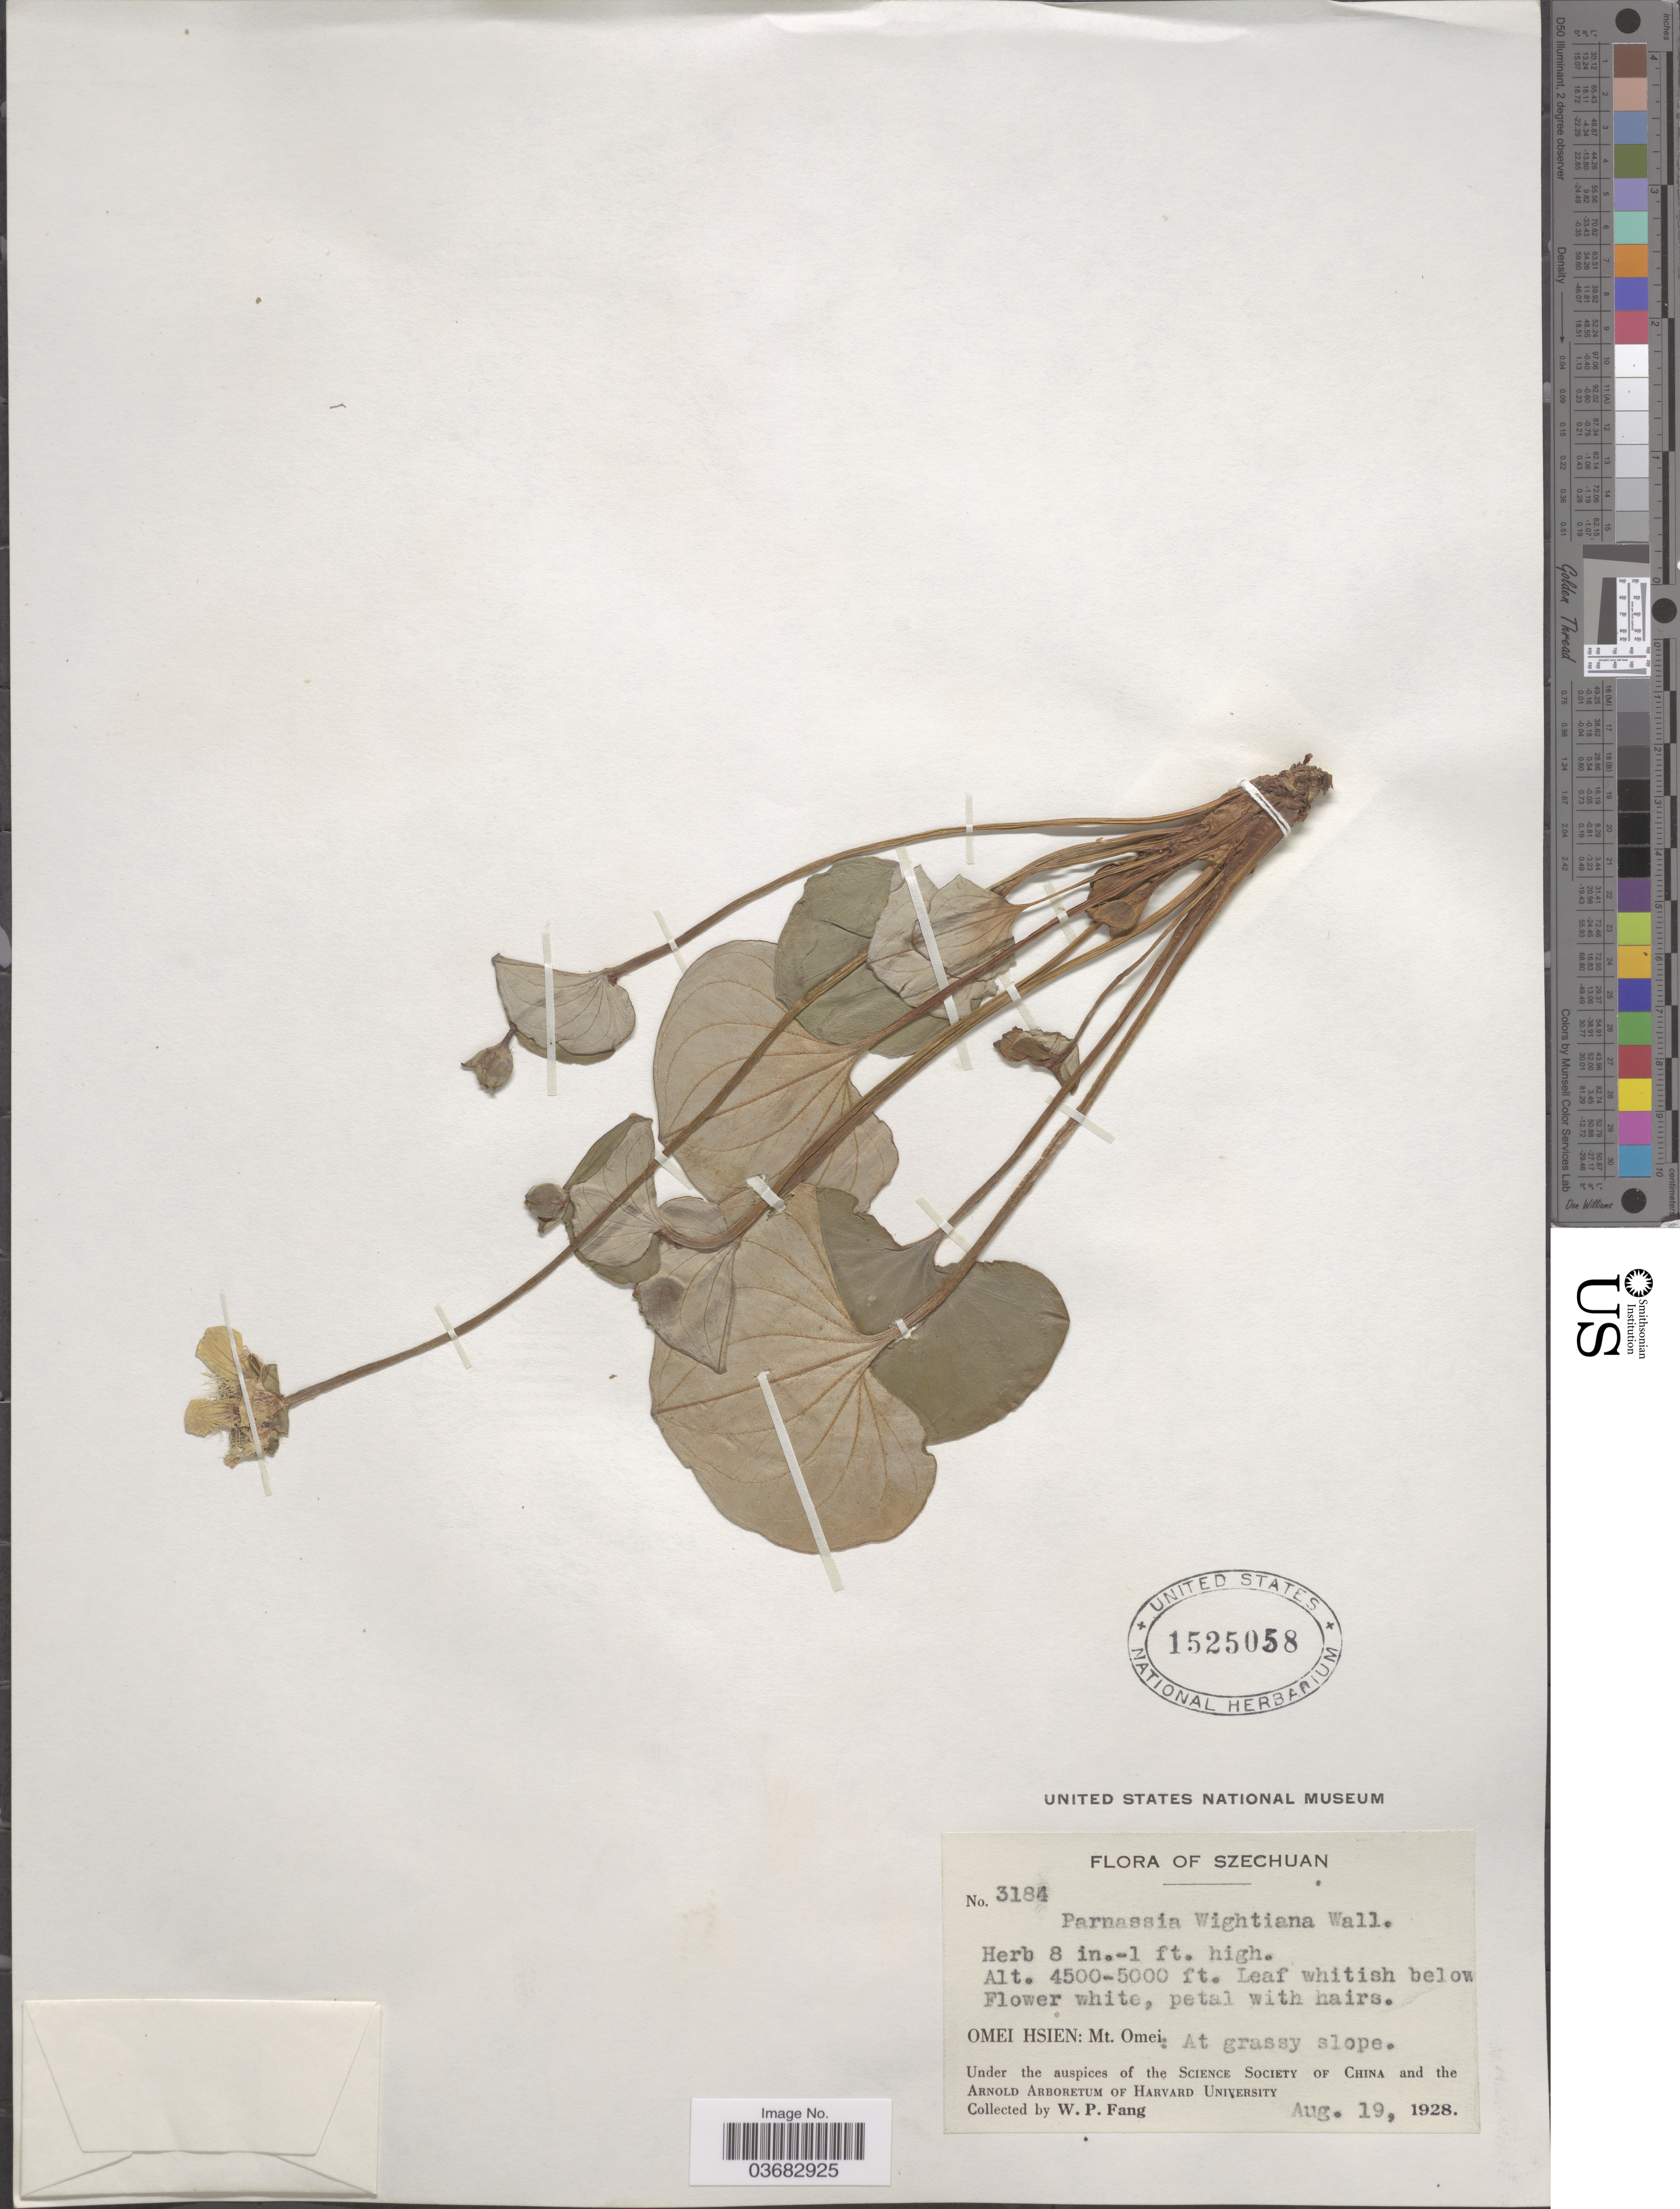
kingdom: Plantae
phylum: Tracheophyta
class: Magnoliopsida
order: Celastrales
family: Parnassiaceae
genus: Parnassia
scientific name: Parnassia wightiana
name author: Wall. ex Wight & Arn.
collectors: W. P. Fang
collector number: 3184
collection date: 1928-08-19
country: China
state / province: Sichuan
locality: Szechuan. Omei Hsien: Mt. Omei: At grassy slope.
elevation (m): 1372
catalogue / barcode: US 1525058